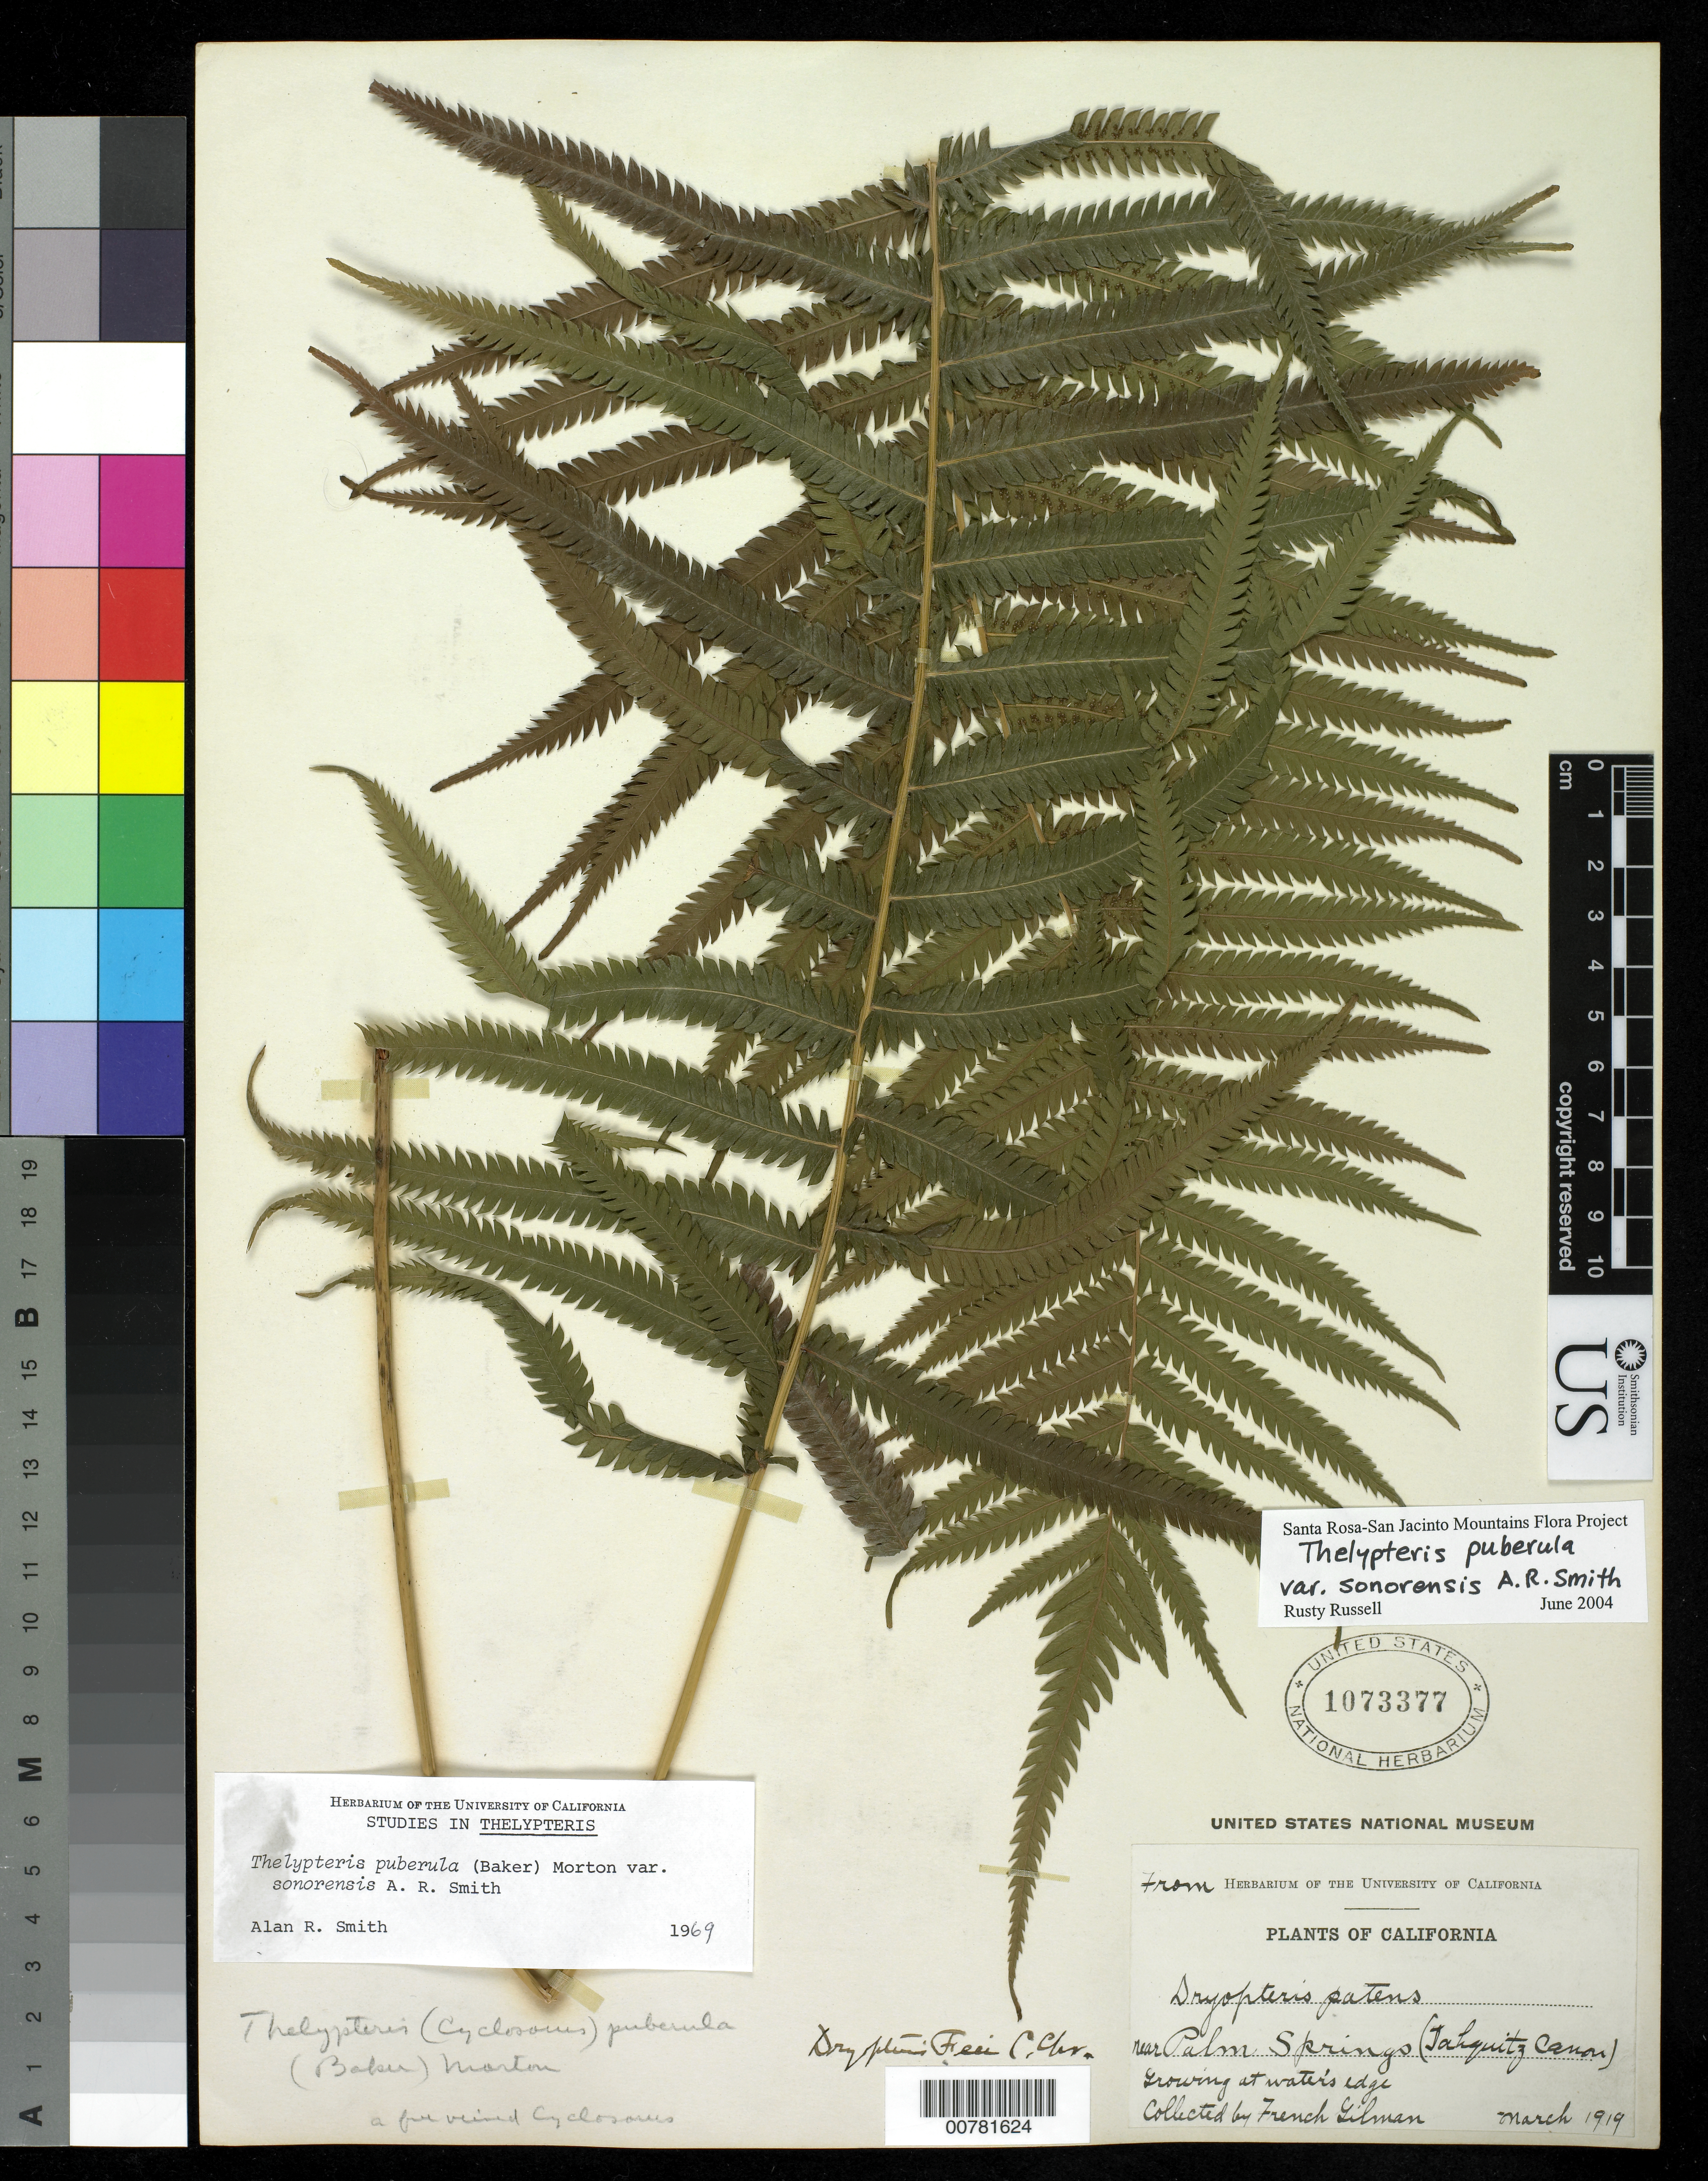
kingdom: Plantae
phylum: Tracheophyta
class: Polypodiopsida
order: Polypodiales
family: Thelypteridaceae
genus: Christella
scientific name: Christella puberula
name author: (Baker) Á. Löve & D. Löve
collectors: F. Gilman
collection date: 1919-03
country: United States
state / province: California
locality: Near Pal Springs (Tahquitz Canon) Growing at water's edge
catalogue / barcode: US 1073377